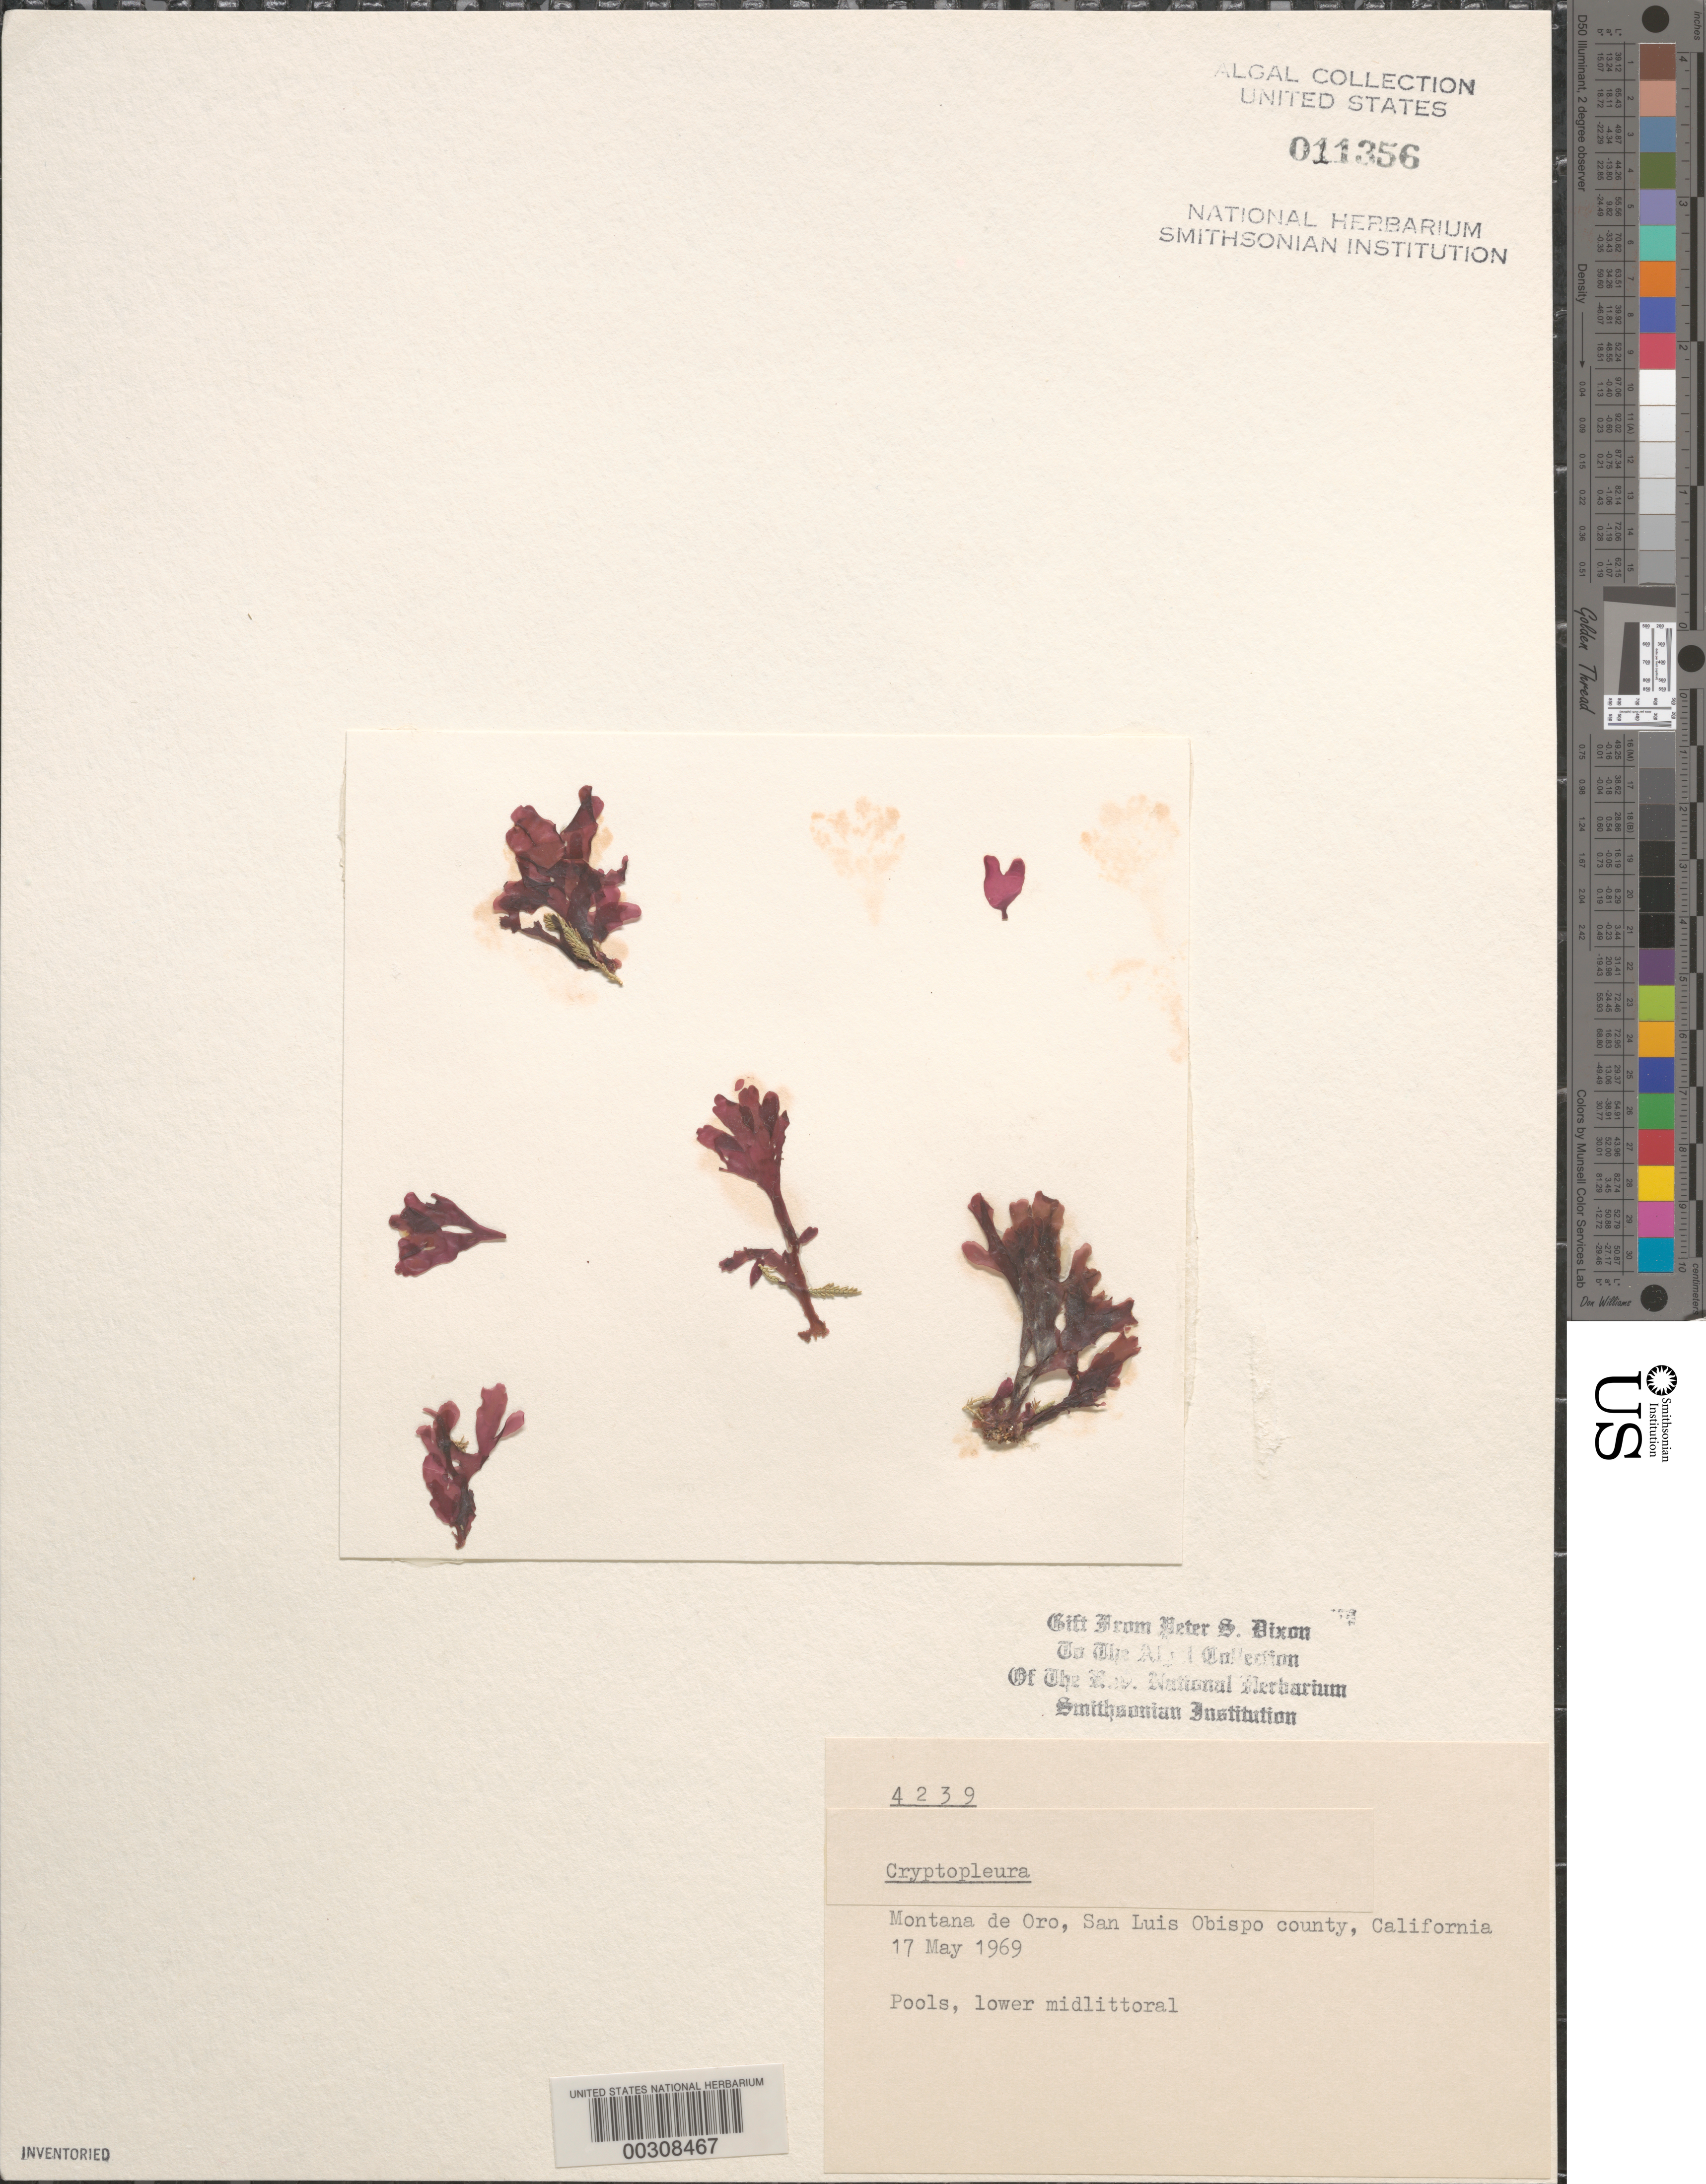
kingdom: Plantae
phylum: Rhodophyta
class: Florideophyceae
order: Ceramiales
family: Delesseriaceae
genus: Cryptopleura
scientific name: Cryptopleura sp.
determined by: Dixon, P. S.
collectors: P. S. Dixon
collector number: PSD 4239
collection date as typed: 17 May 1969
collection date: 1969-05-17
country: United States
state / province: California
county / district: San Luis Obispo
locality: Montana de Oro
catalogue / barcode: US 11356